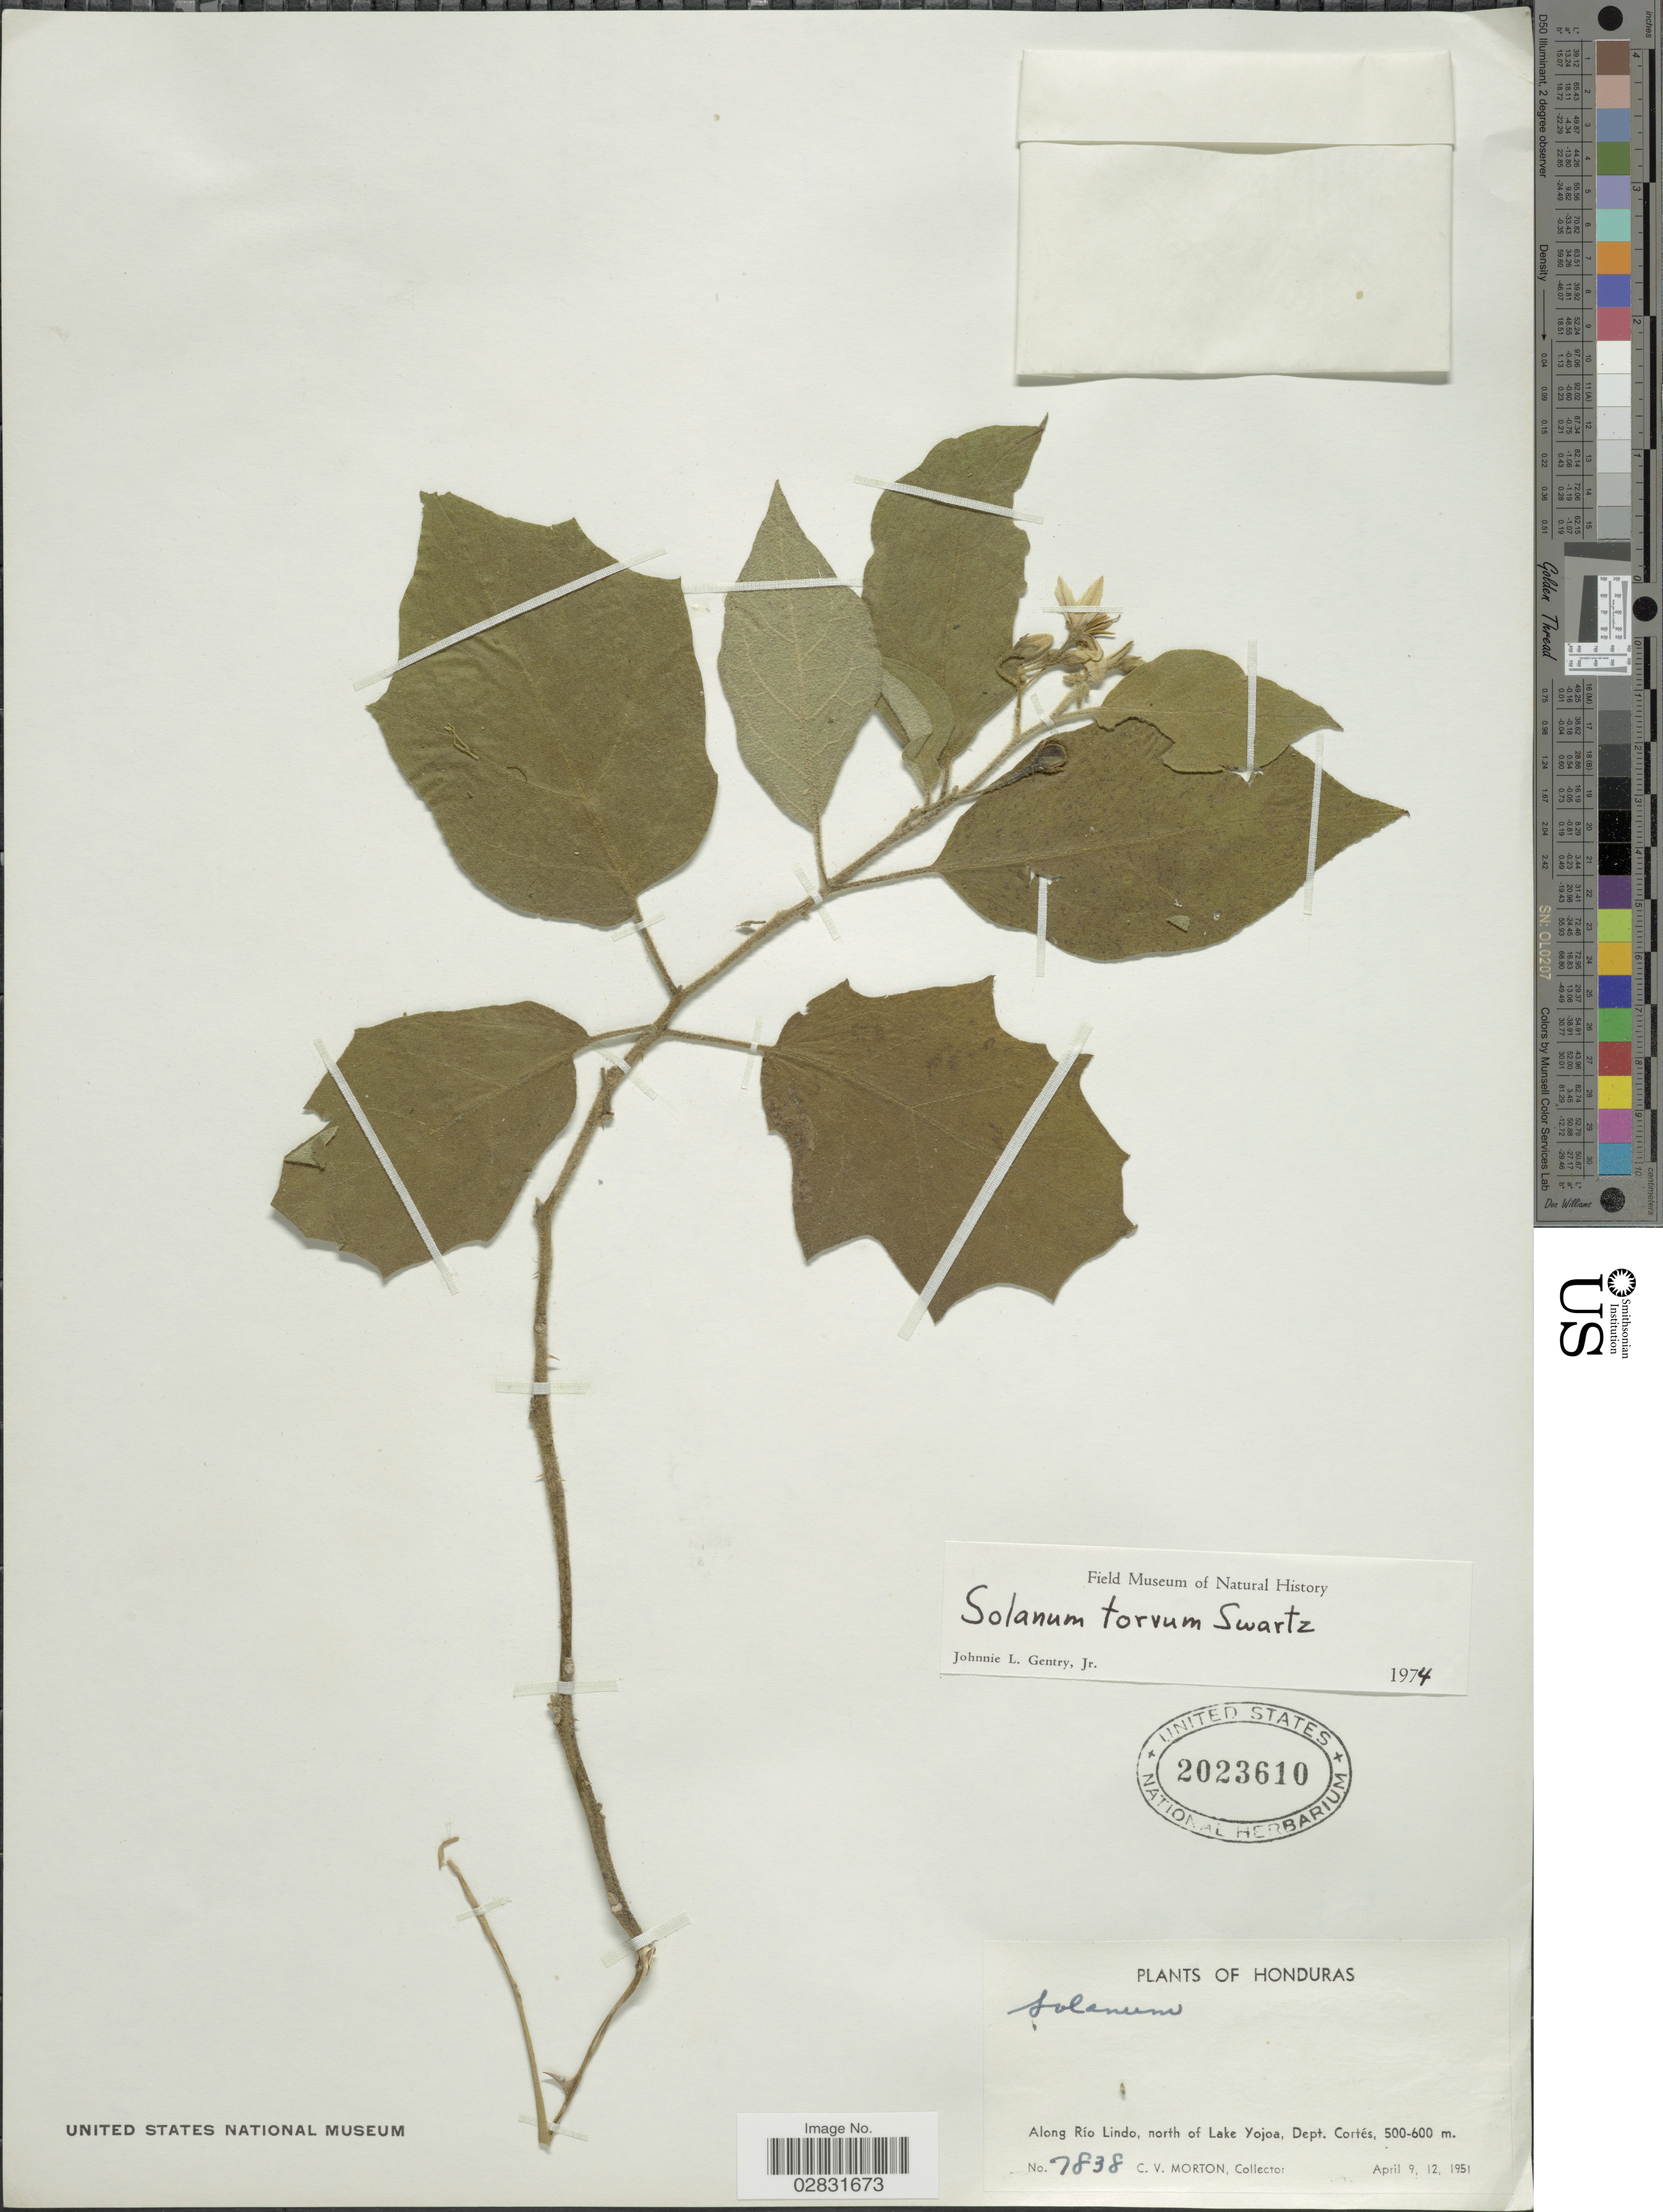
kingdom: Plantae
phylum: Tracheophyta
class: Magnoliopsida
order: Solanales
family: Solanaceae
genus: Solanum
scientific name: Solanum torvum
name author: Sw.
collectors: C. V. Morton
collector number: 7838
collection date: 1951-04-09/1951-04-12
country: Honduras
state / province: Cortés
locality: Along Río Lindo, north of Lake Yojoa, Dept. Cortés.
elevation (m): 500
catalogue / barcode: US 2023610